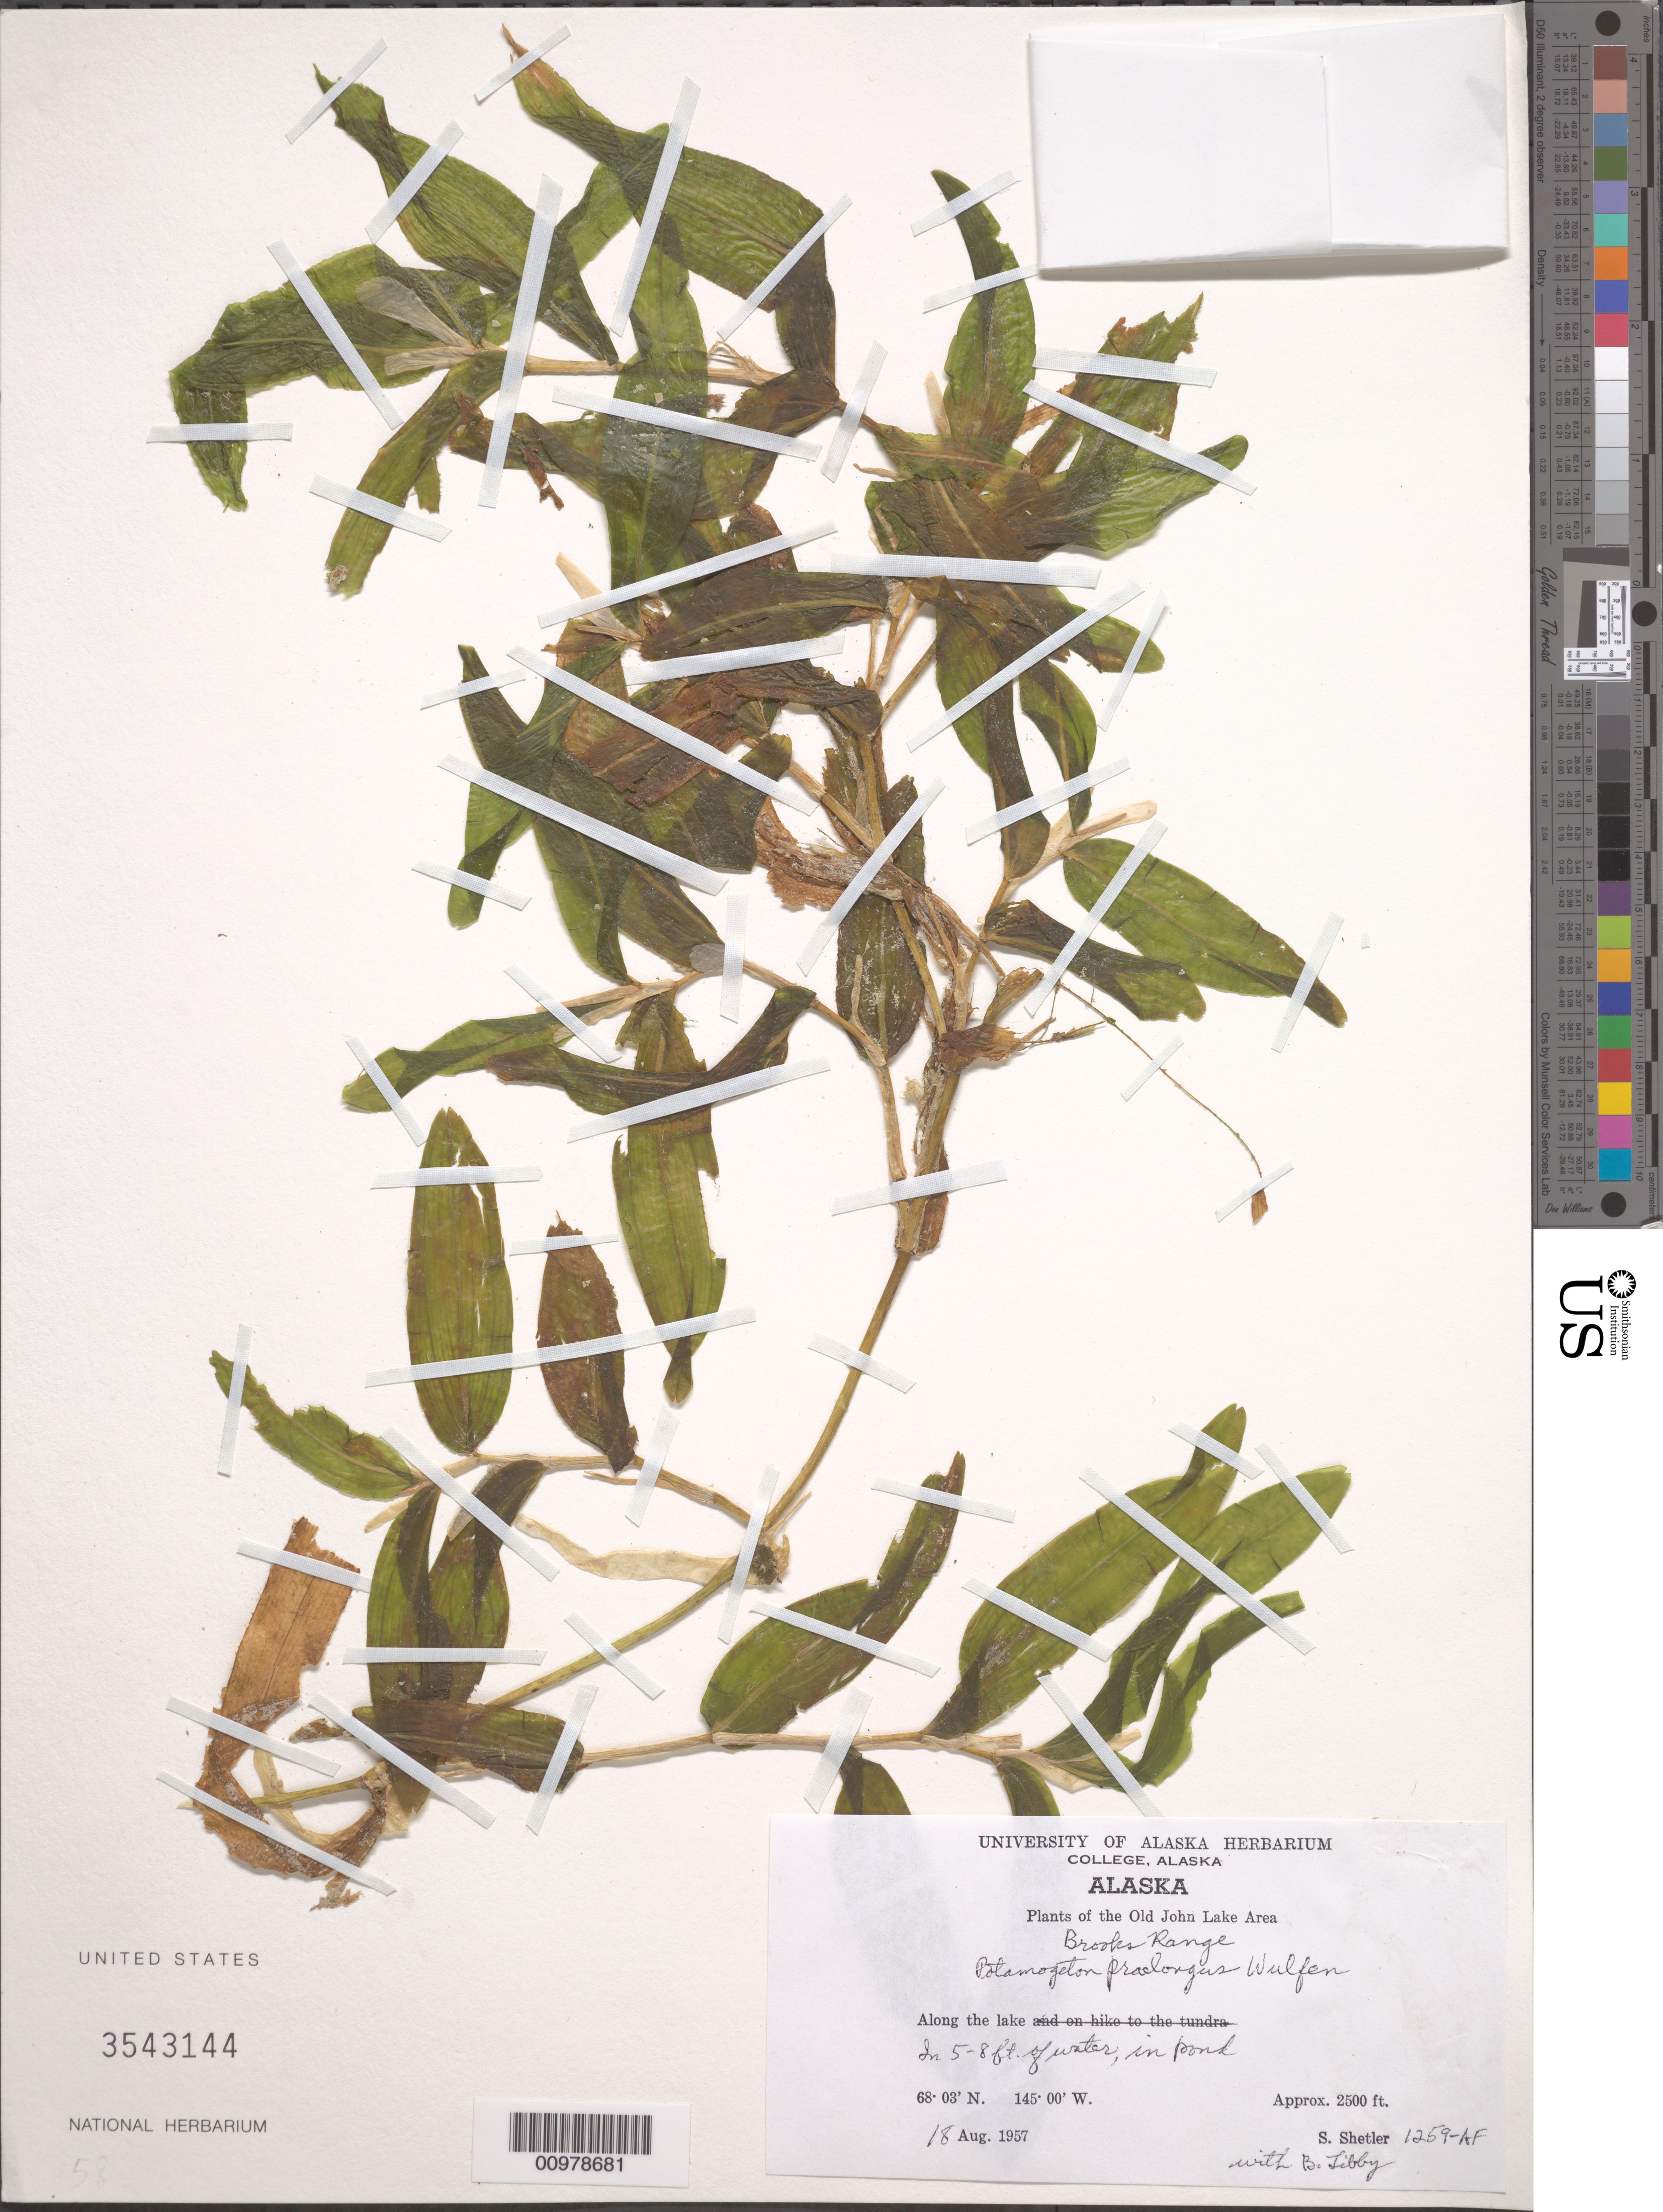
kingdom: Plantae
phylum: Tracheophyta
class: Liliopsida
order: Alismatales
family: Potamogetonaceae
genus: Potamogeton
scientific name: Potamogeton praelongus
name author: Wulfen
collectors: S. Shetler & B. Libby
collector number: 1259-AF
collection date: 1957-08-18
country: United States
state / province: Alaska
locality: Old John Lake Area. Brooks Range. Along the lake.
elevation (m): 762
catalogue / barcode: US 3543144